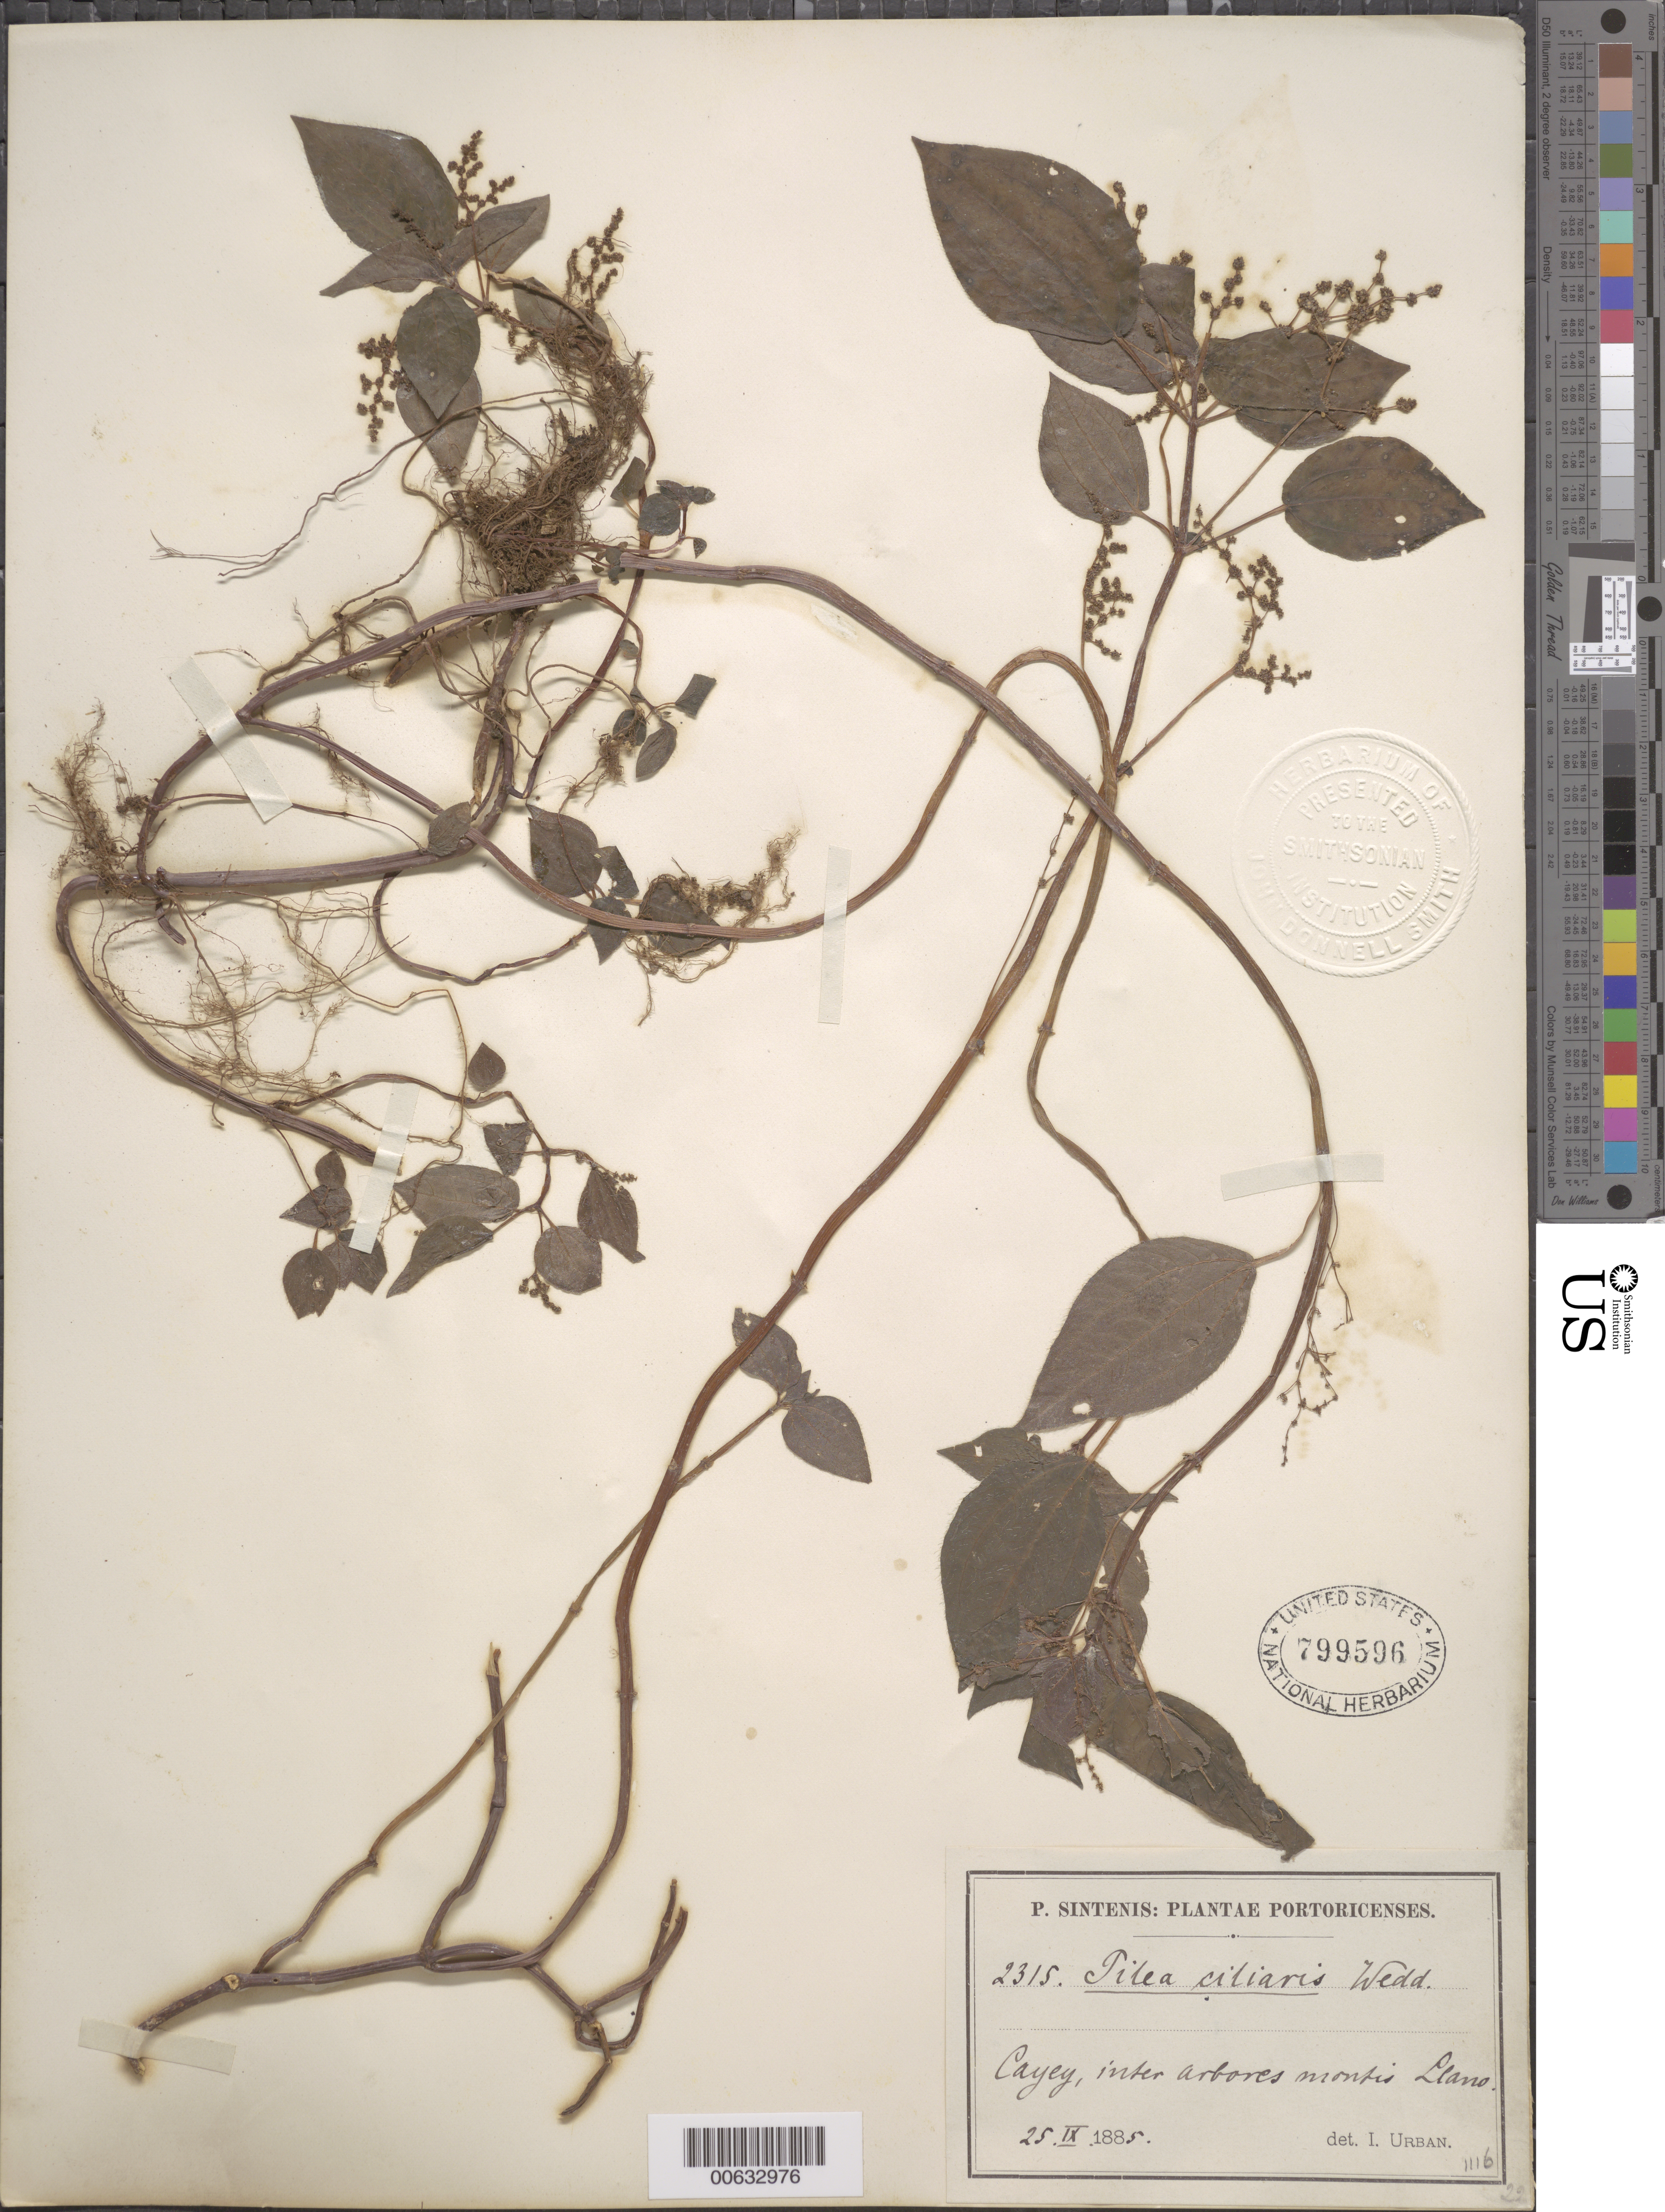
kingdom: Plantae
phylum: Tracheophyta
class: Magnoliopsida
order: Rosales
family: Urticaceae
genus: Pilea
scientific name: Pilea parietaria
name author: (L.) Blume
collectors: P. Sintenis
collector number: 2315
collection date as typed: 25 Sep 1885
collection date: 1885-09-25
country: Puerto Rico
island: Greater Antilles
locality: Cayey, inter arbores montis Llano.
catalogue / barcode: US 799596